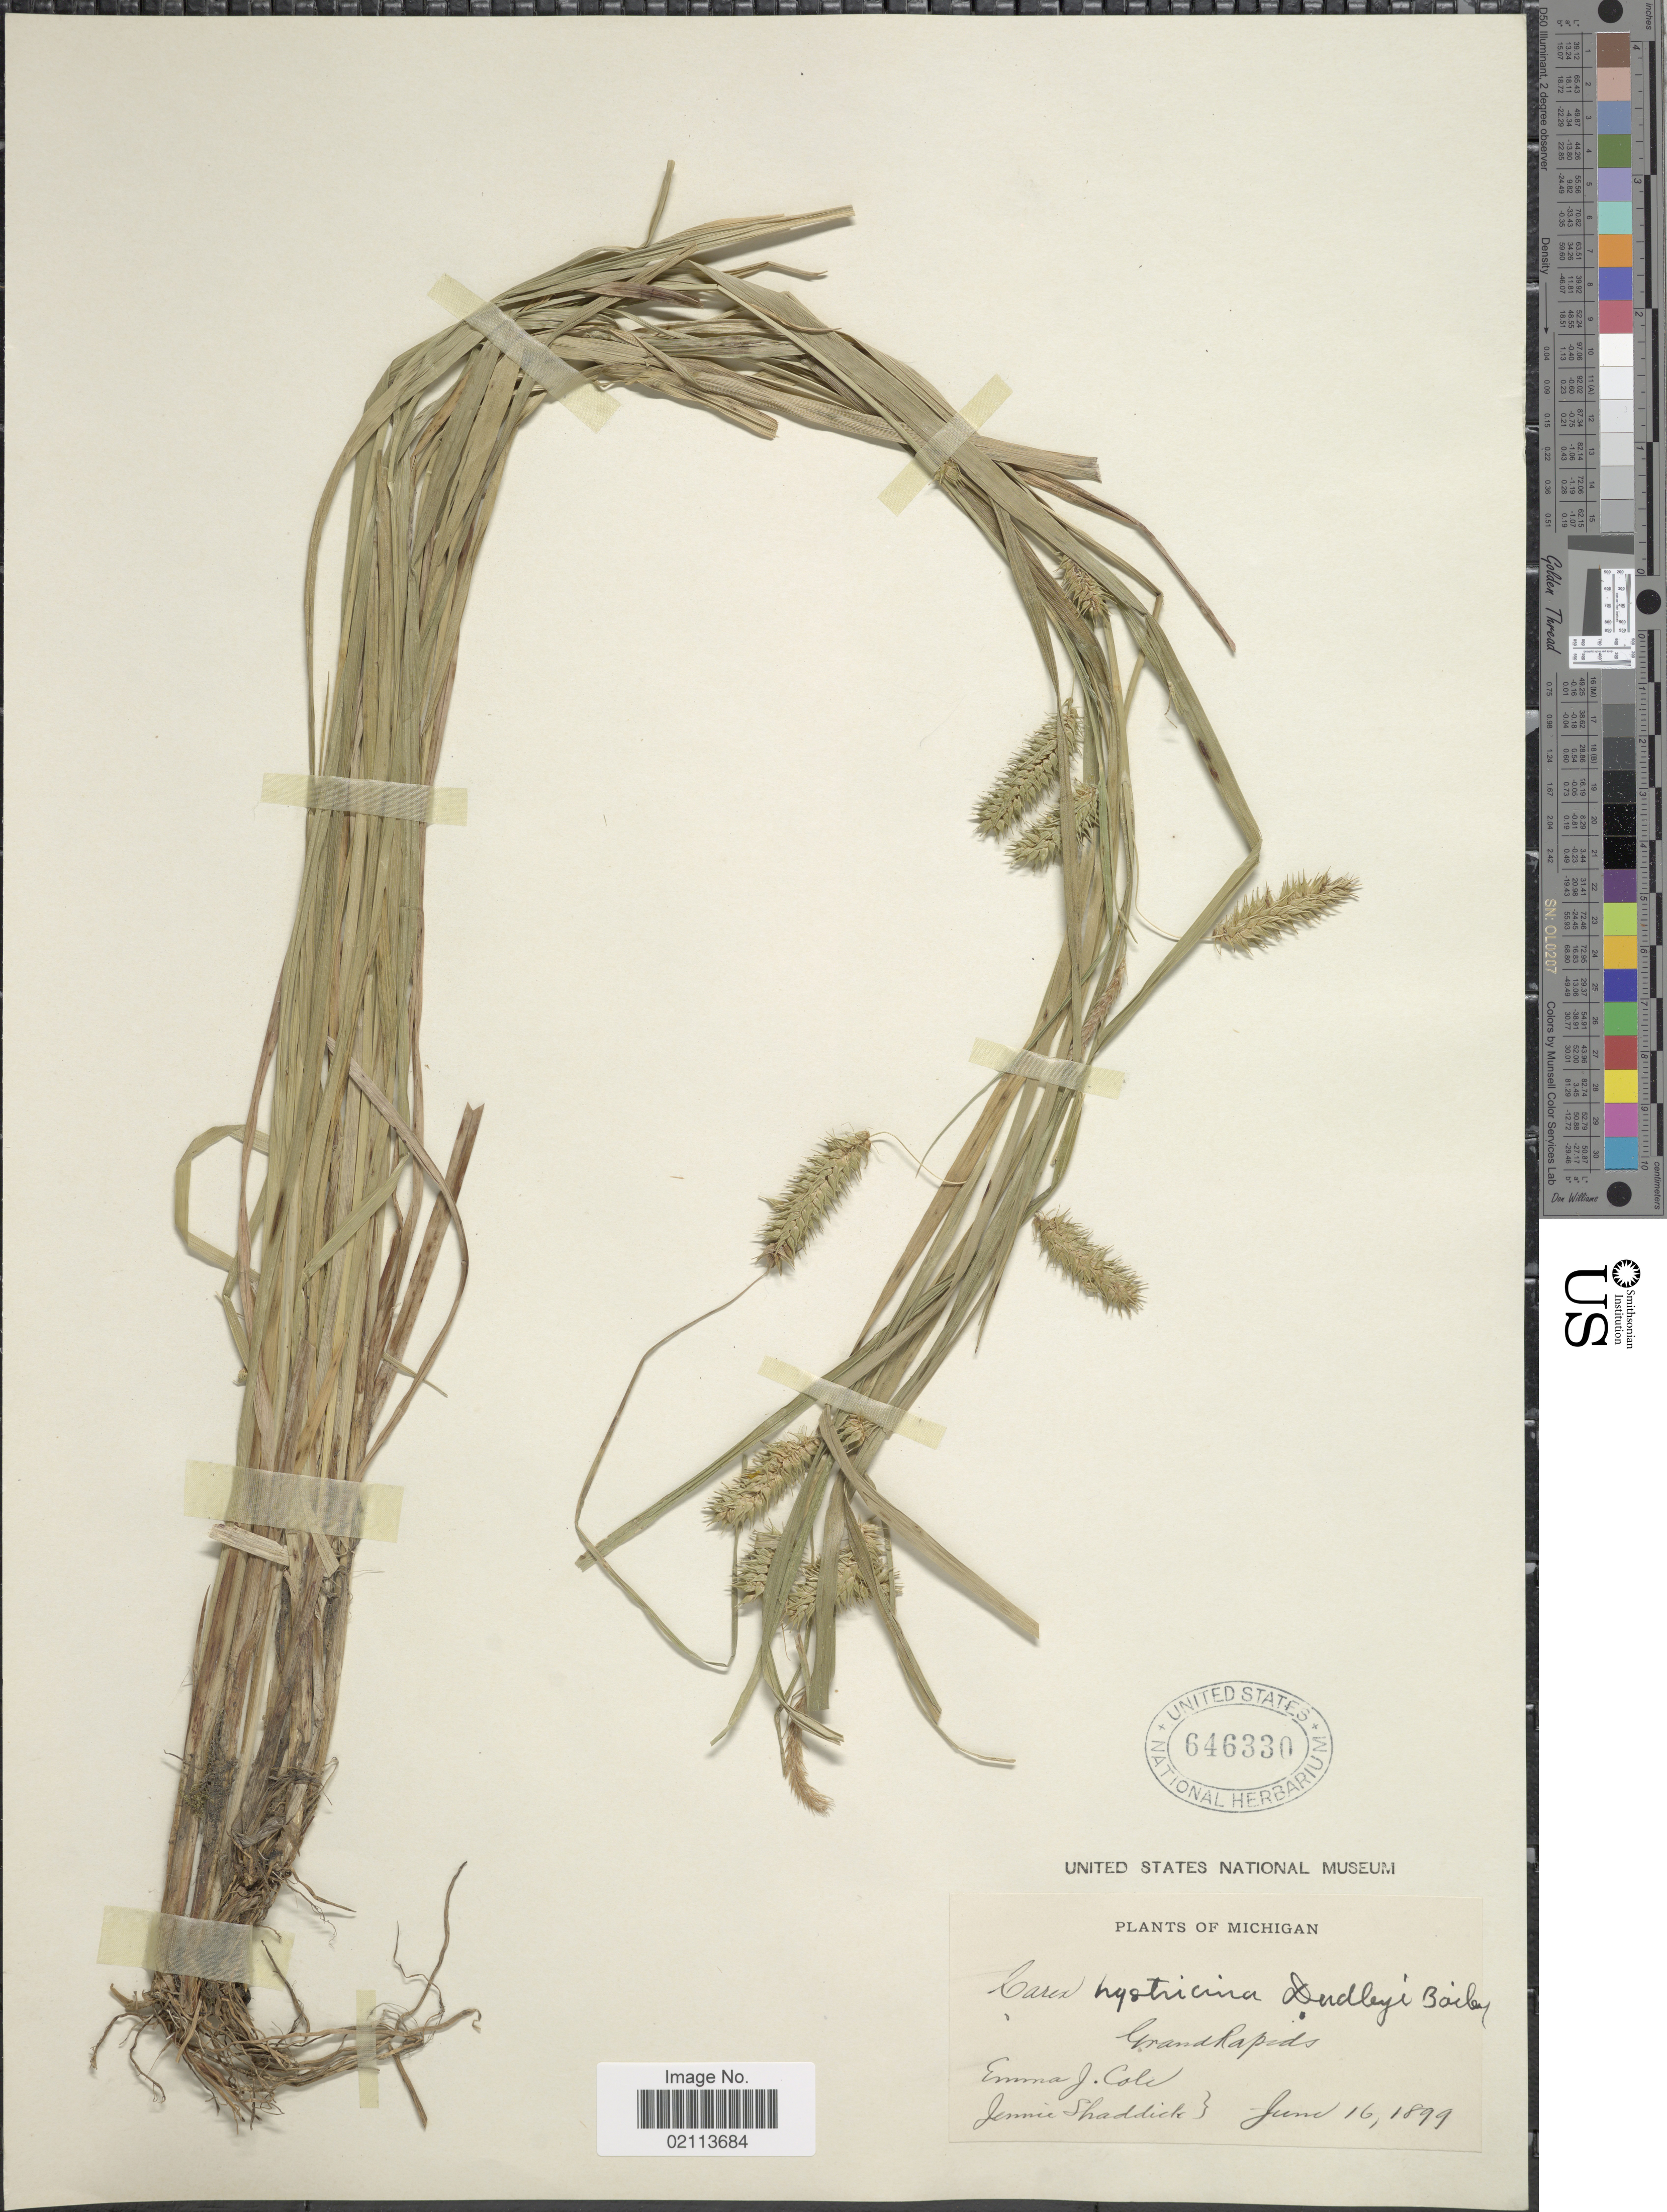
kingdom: Plantae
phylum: Tracheophyta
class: Liliopsida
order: Poales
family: Cyperaceae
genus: Carex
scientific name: Carex hystericina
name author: Muhl. ex Willd.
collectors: E. Cole & J. Shaddick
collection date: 1899-06-16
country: United States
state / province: Michigan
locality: Grand Rapids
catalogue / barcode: US 646330